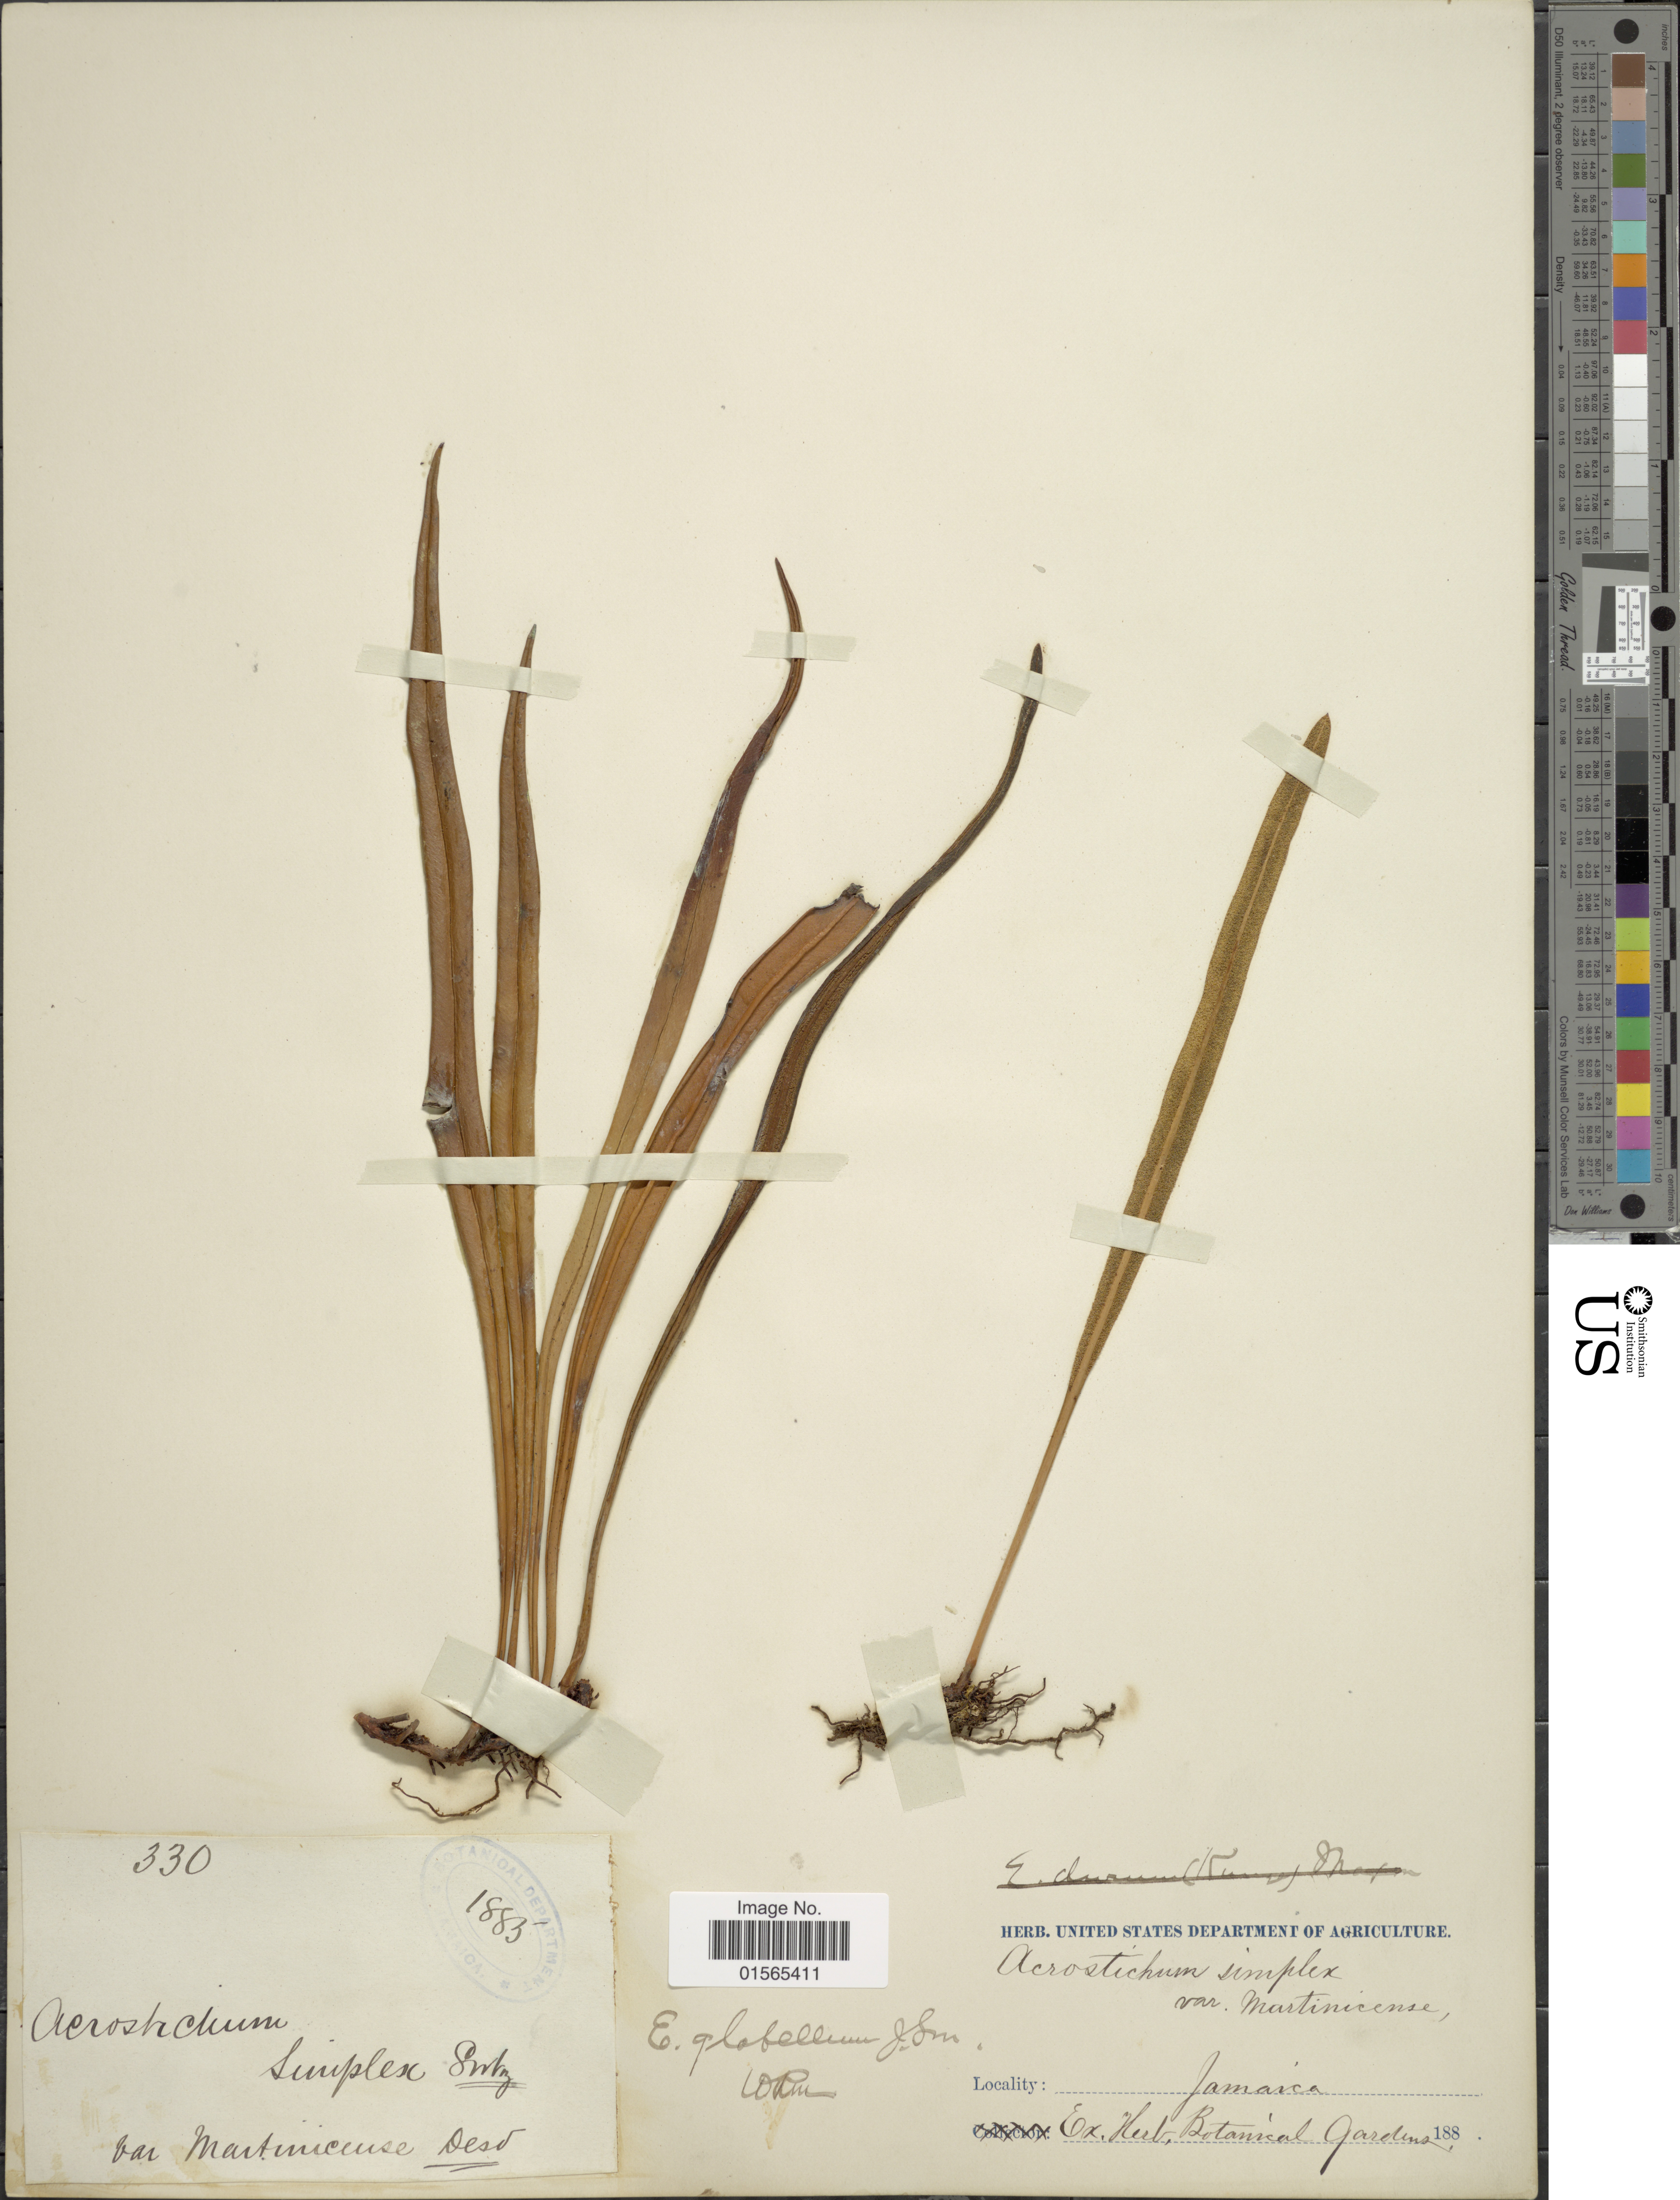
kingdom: Plantae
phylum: Tracheophyta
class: Polypodiopsida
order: Polypodiales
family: Dryopteridaceae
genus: Elaphoglossum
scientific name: Elaphoglossum glabellum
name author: J. Sm.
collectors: ex herb. Bot. Gard.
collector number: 330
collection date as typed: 188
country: Jamaica